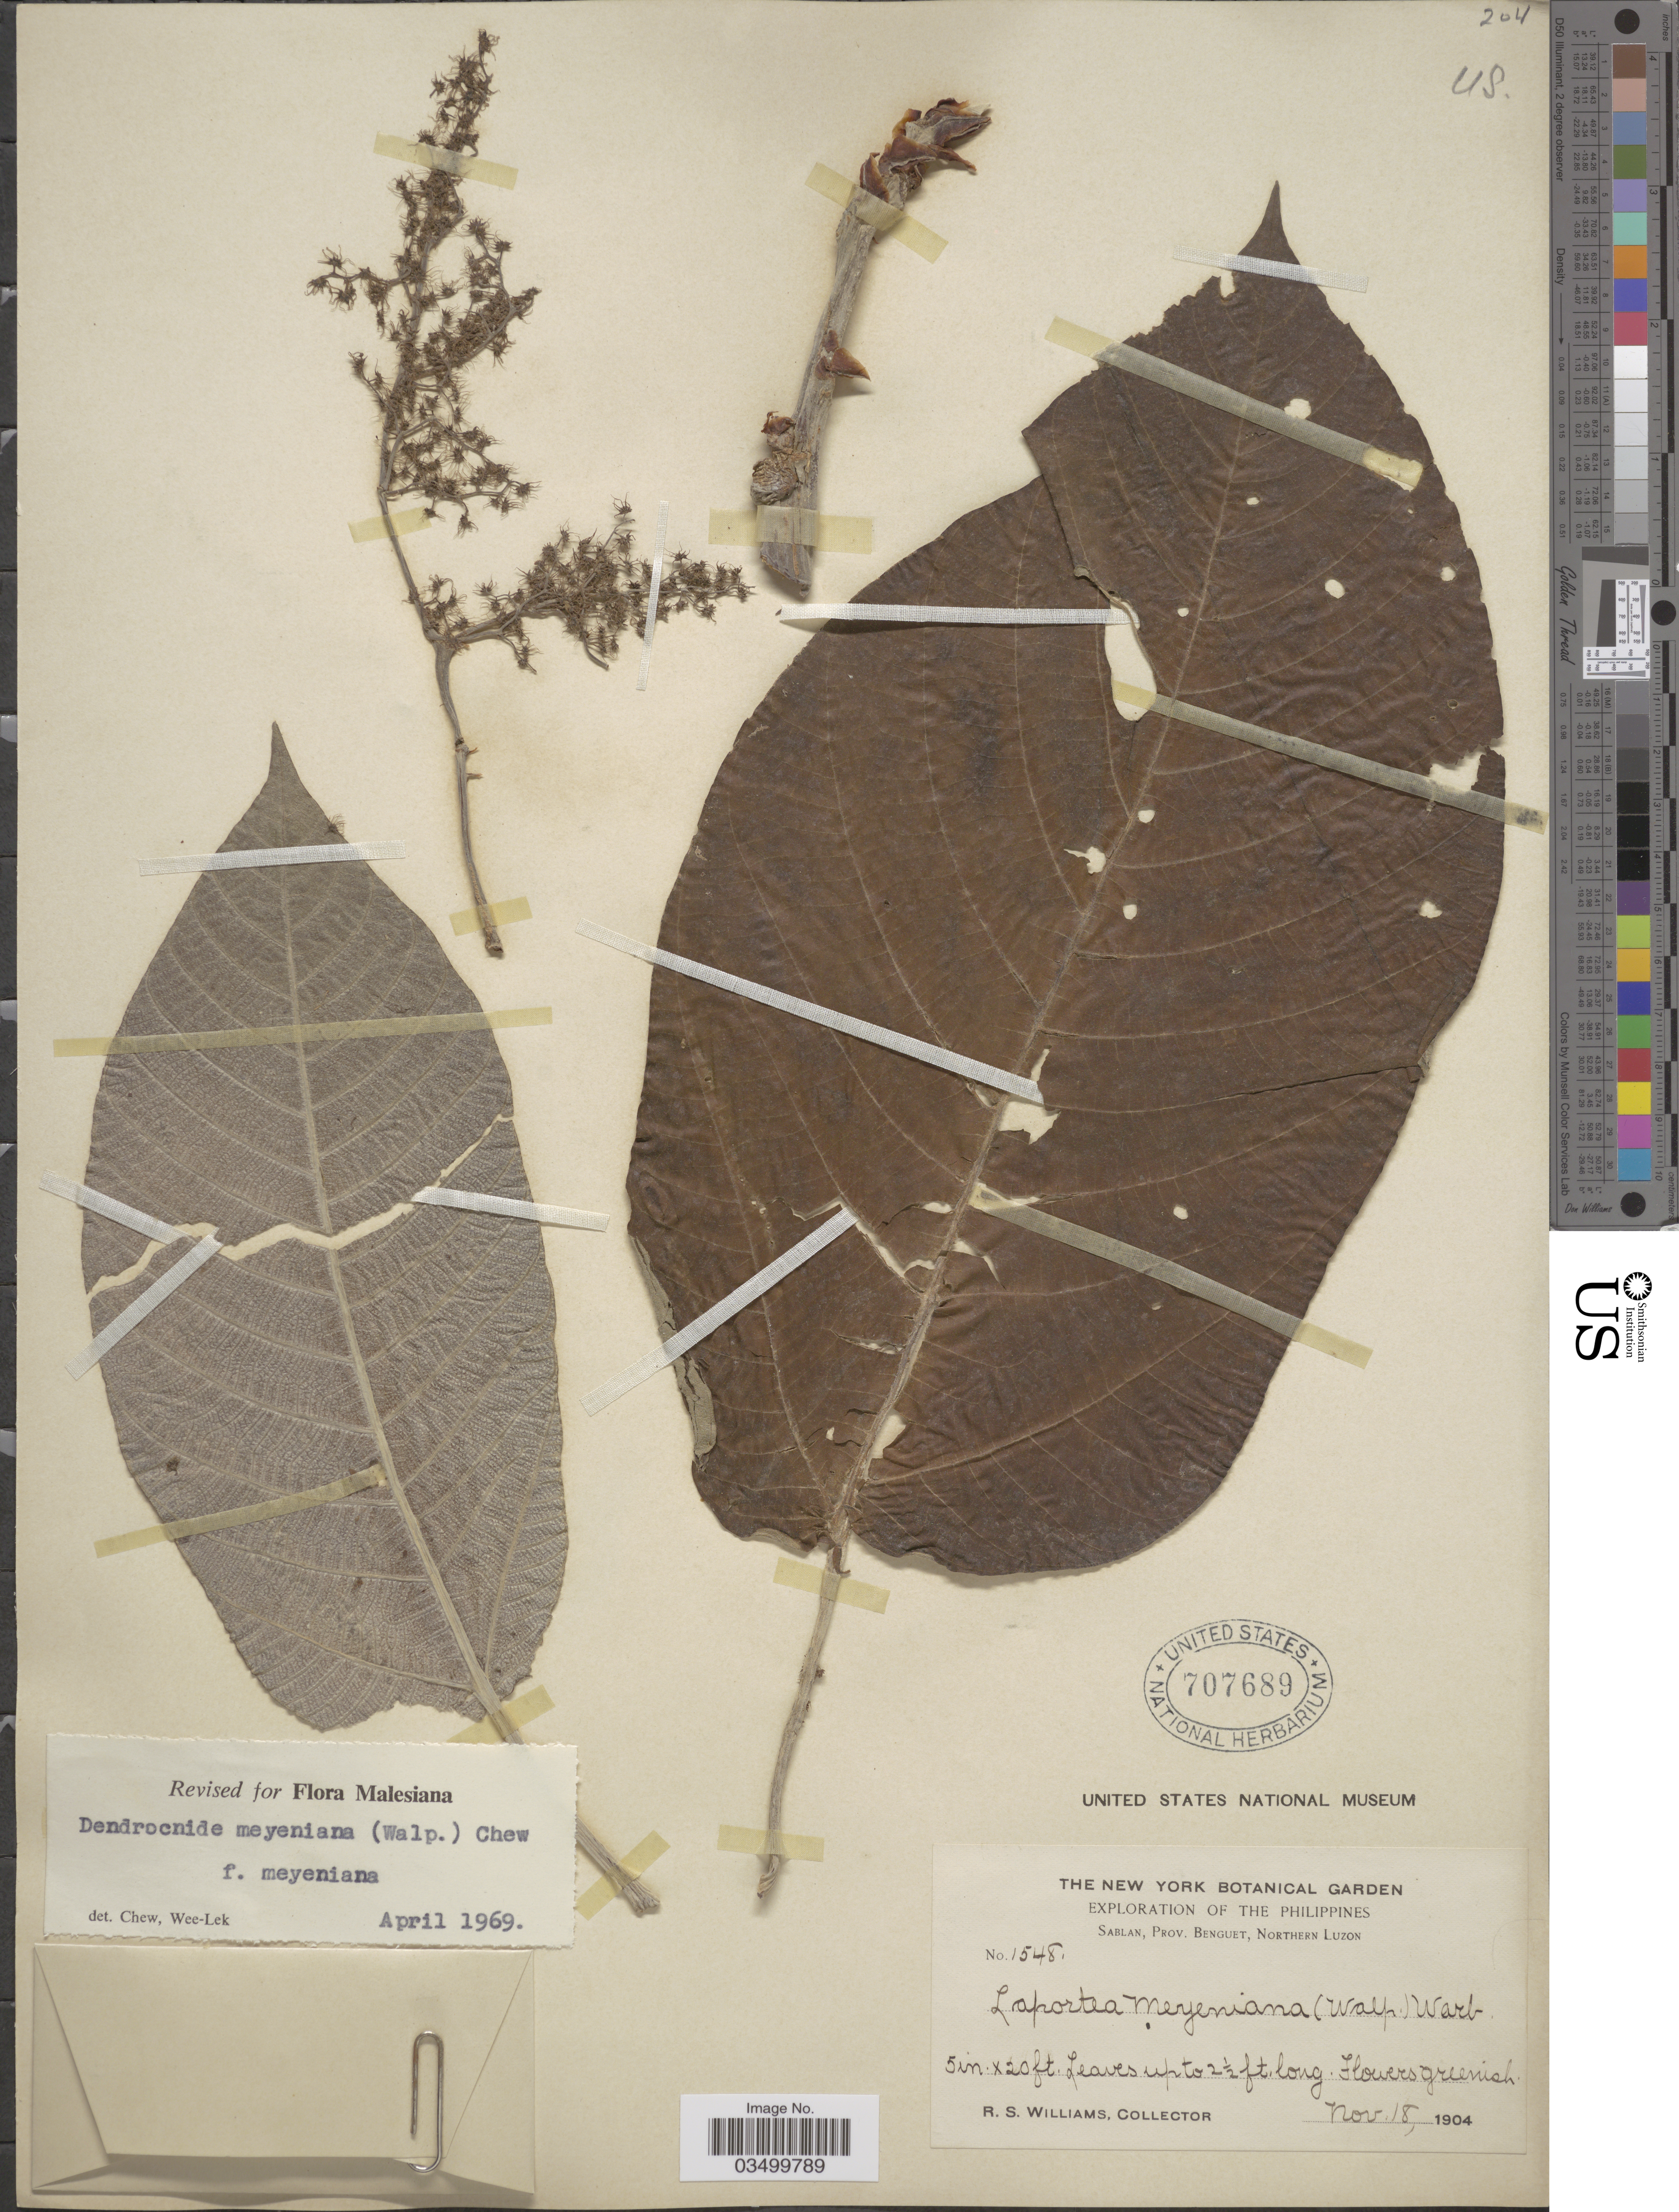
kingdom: Plantae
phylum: Tracheophyta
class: Magnoliopsida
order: Rosales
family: Urticaceae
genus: Dendrocnide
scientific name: Dendrocnide meyeniana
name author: (Walp.) Chew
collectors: R. S. Williams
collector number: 1548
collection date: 1904-11-18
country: Philippines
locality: The Philippines. Sablan, Prov. Benguet, Northern Luzon.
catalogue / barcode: US 707689